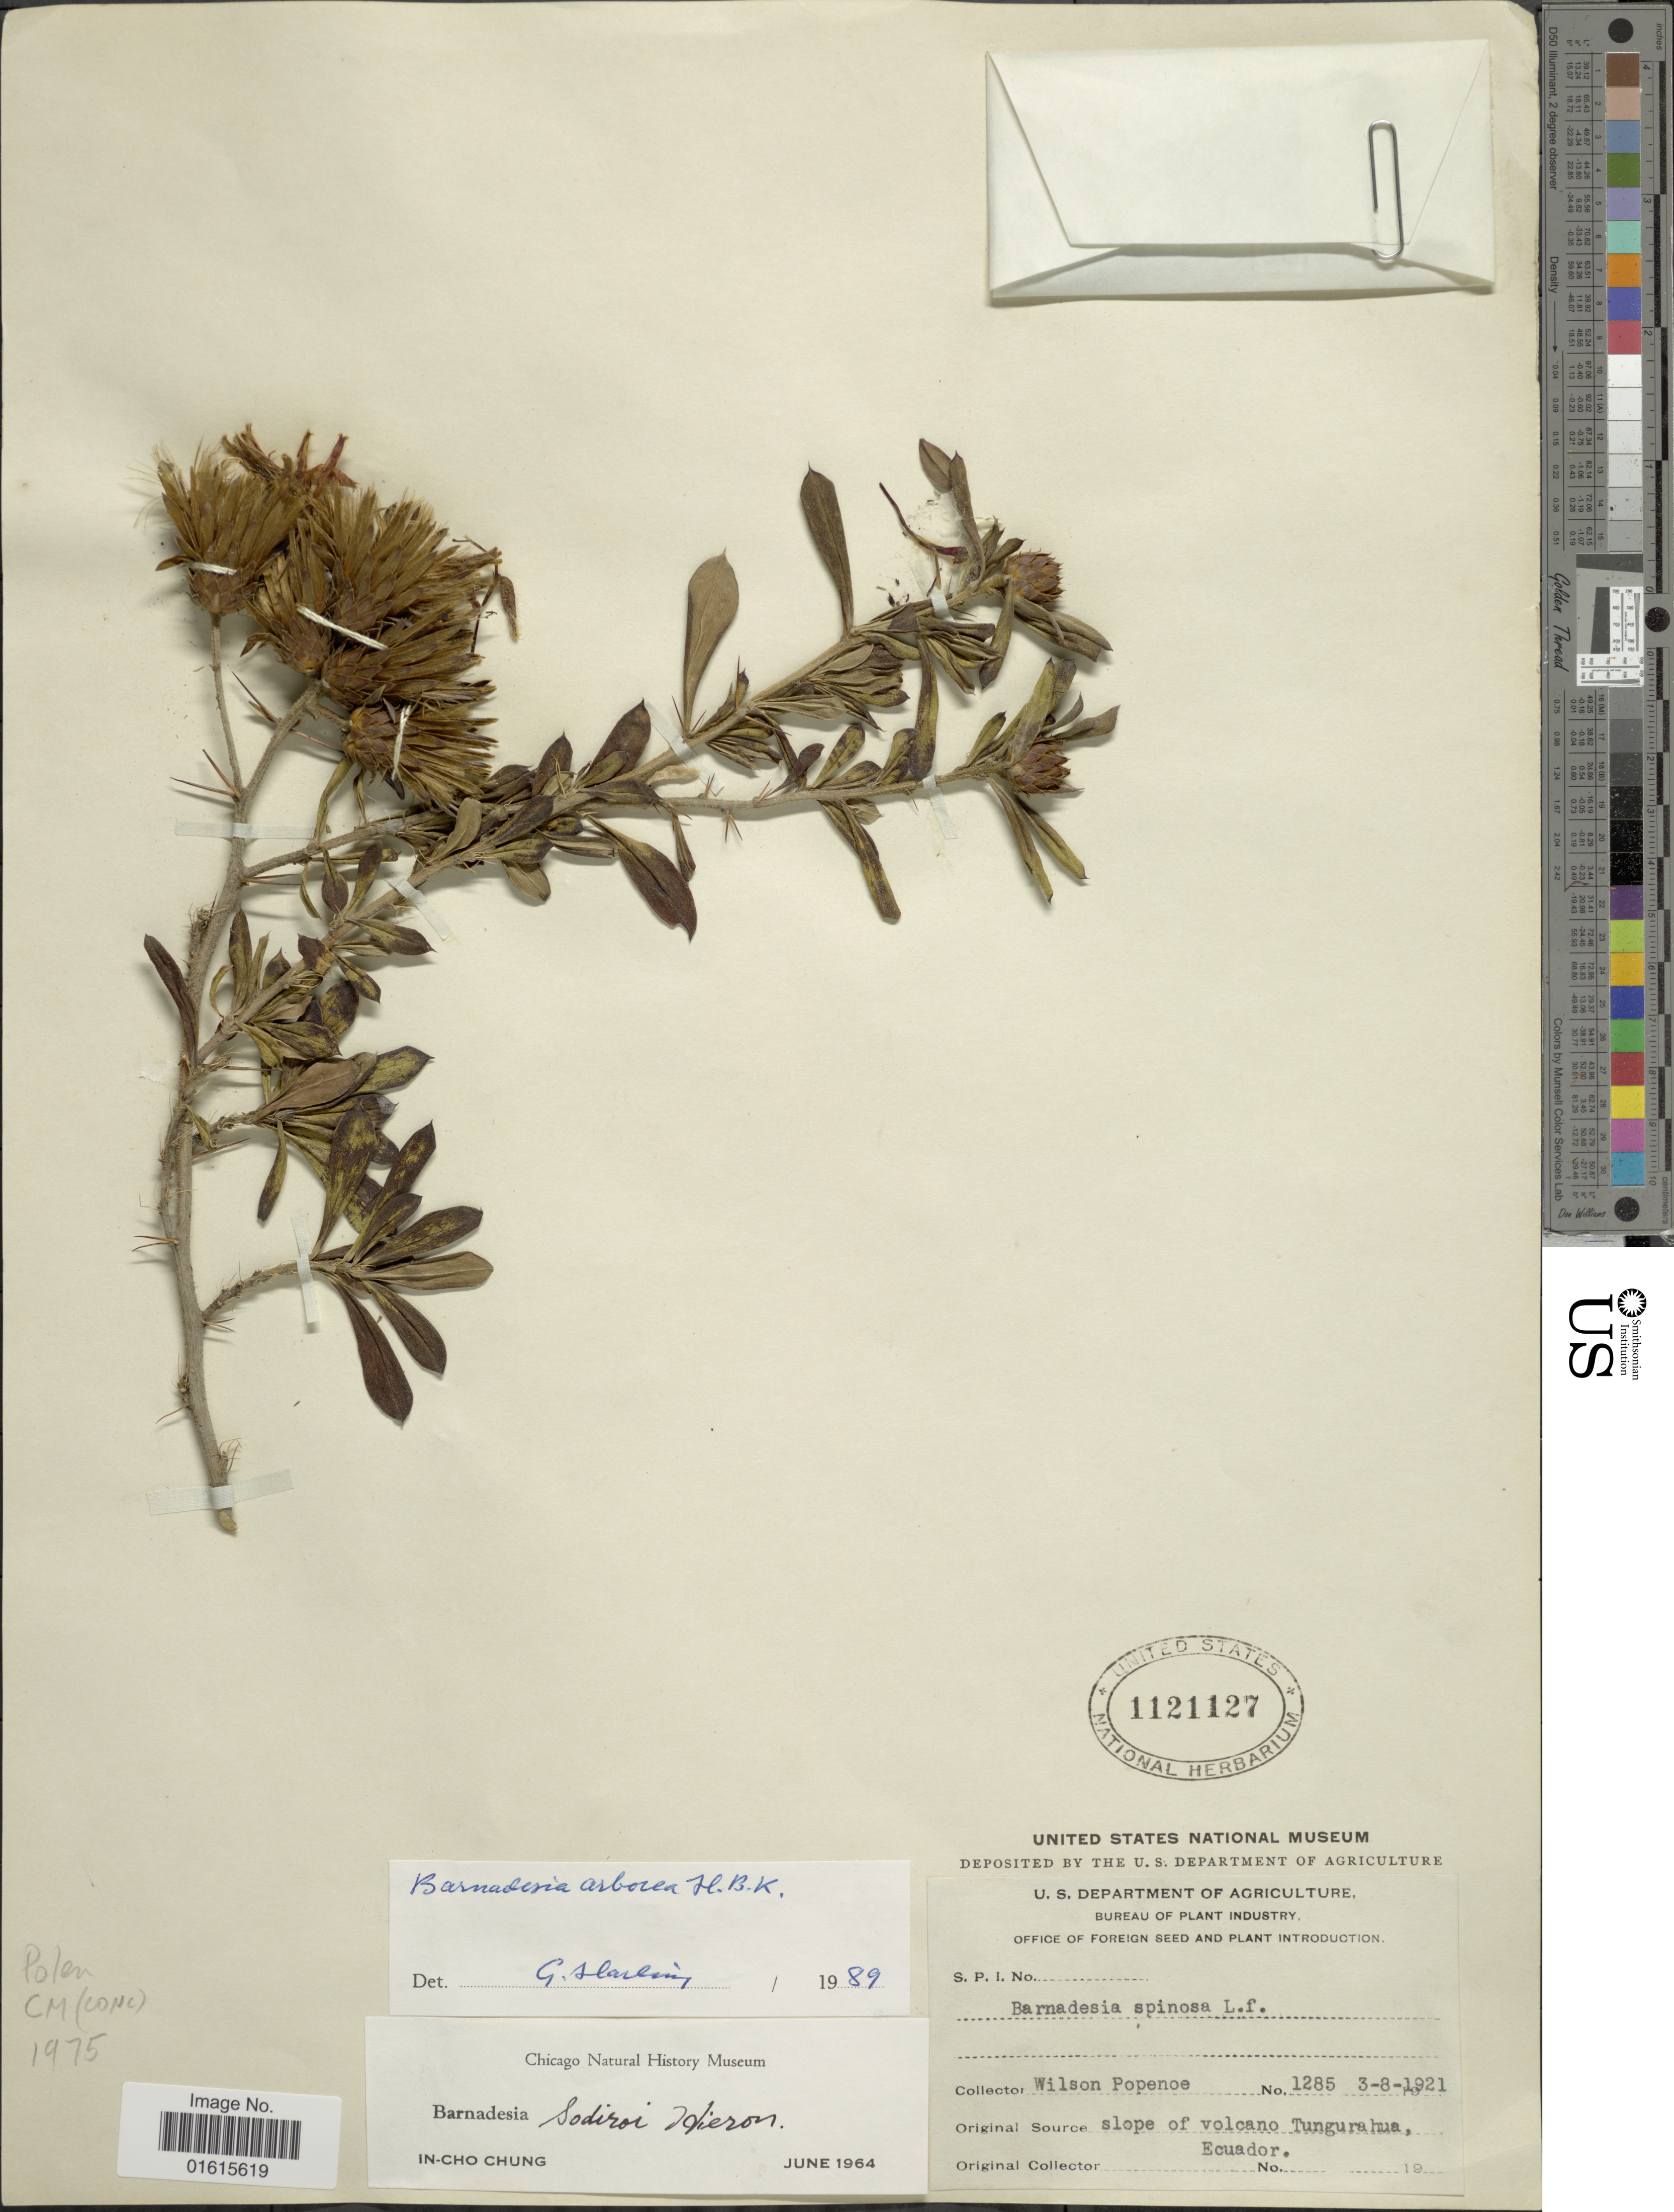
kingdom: Plantae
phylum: Tracheophyta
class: Magnoliopsida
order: Asterales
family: Asteraceae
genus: Barnadesia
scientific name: Barnadesia arborea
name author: Kunth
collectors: W. Popenoe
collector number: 1285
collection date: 1921-08-03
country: Ecuador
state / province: Tungurahua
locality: Slope of volcano Tungurahua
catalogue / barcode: US 1121127